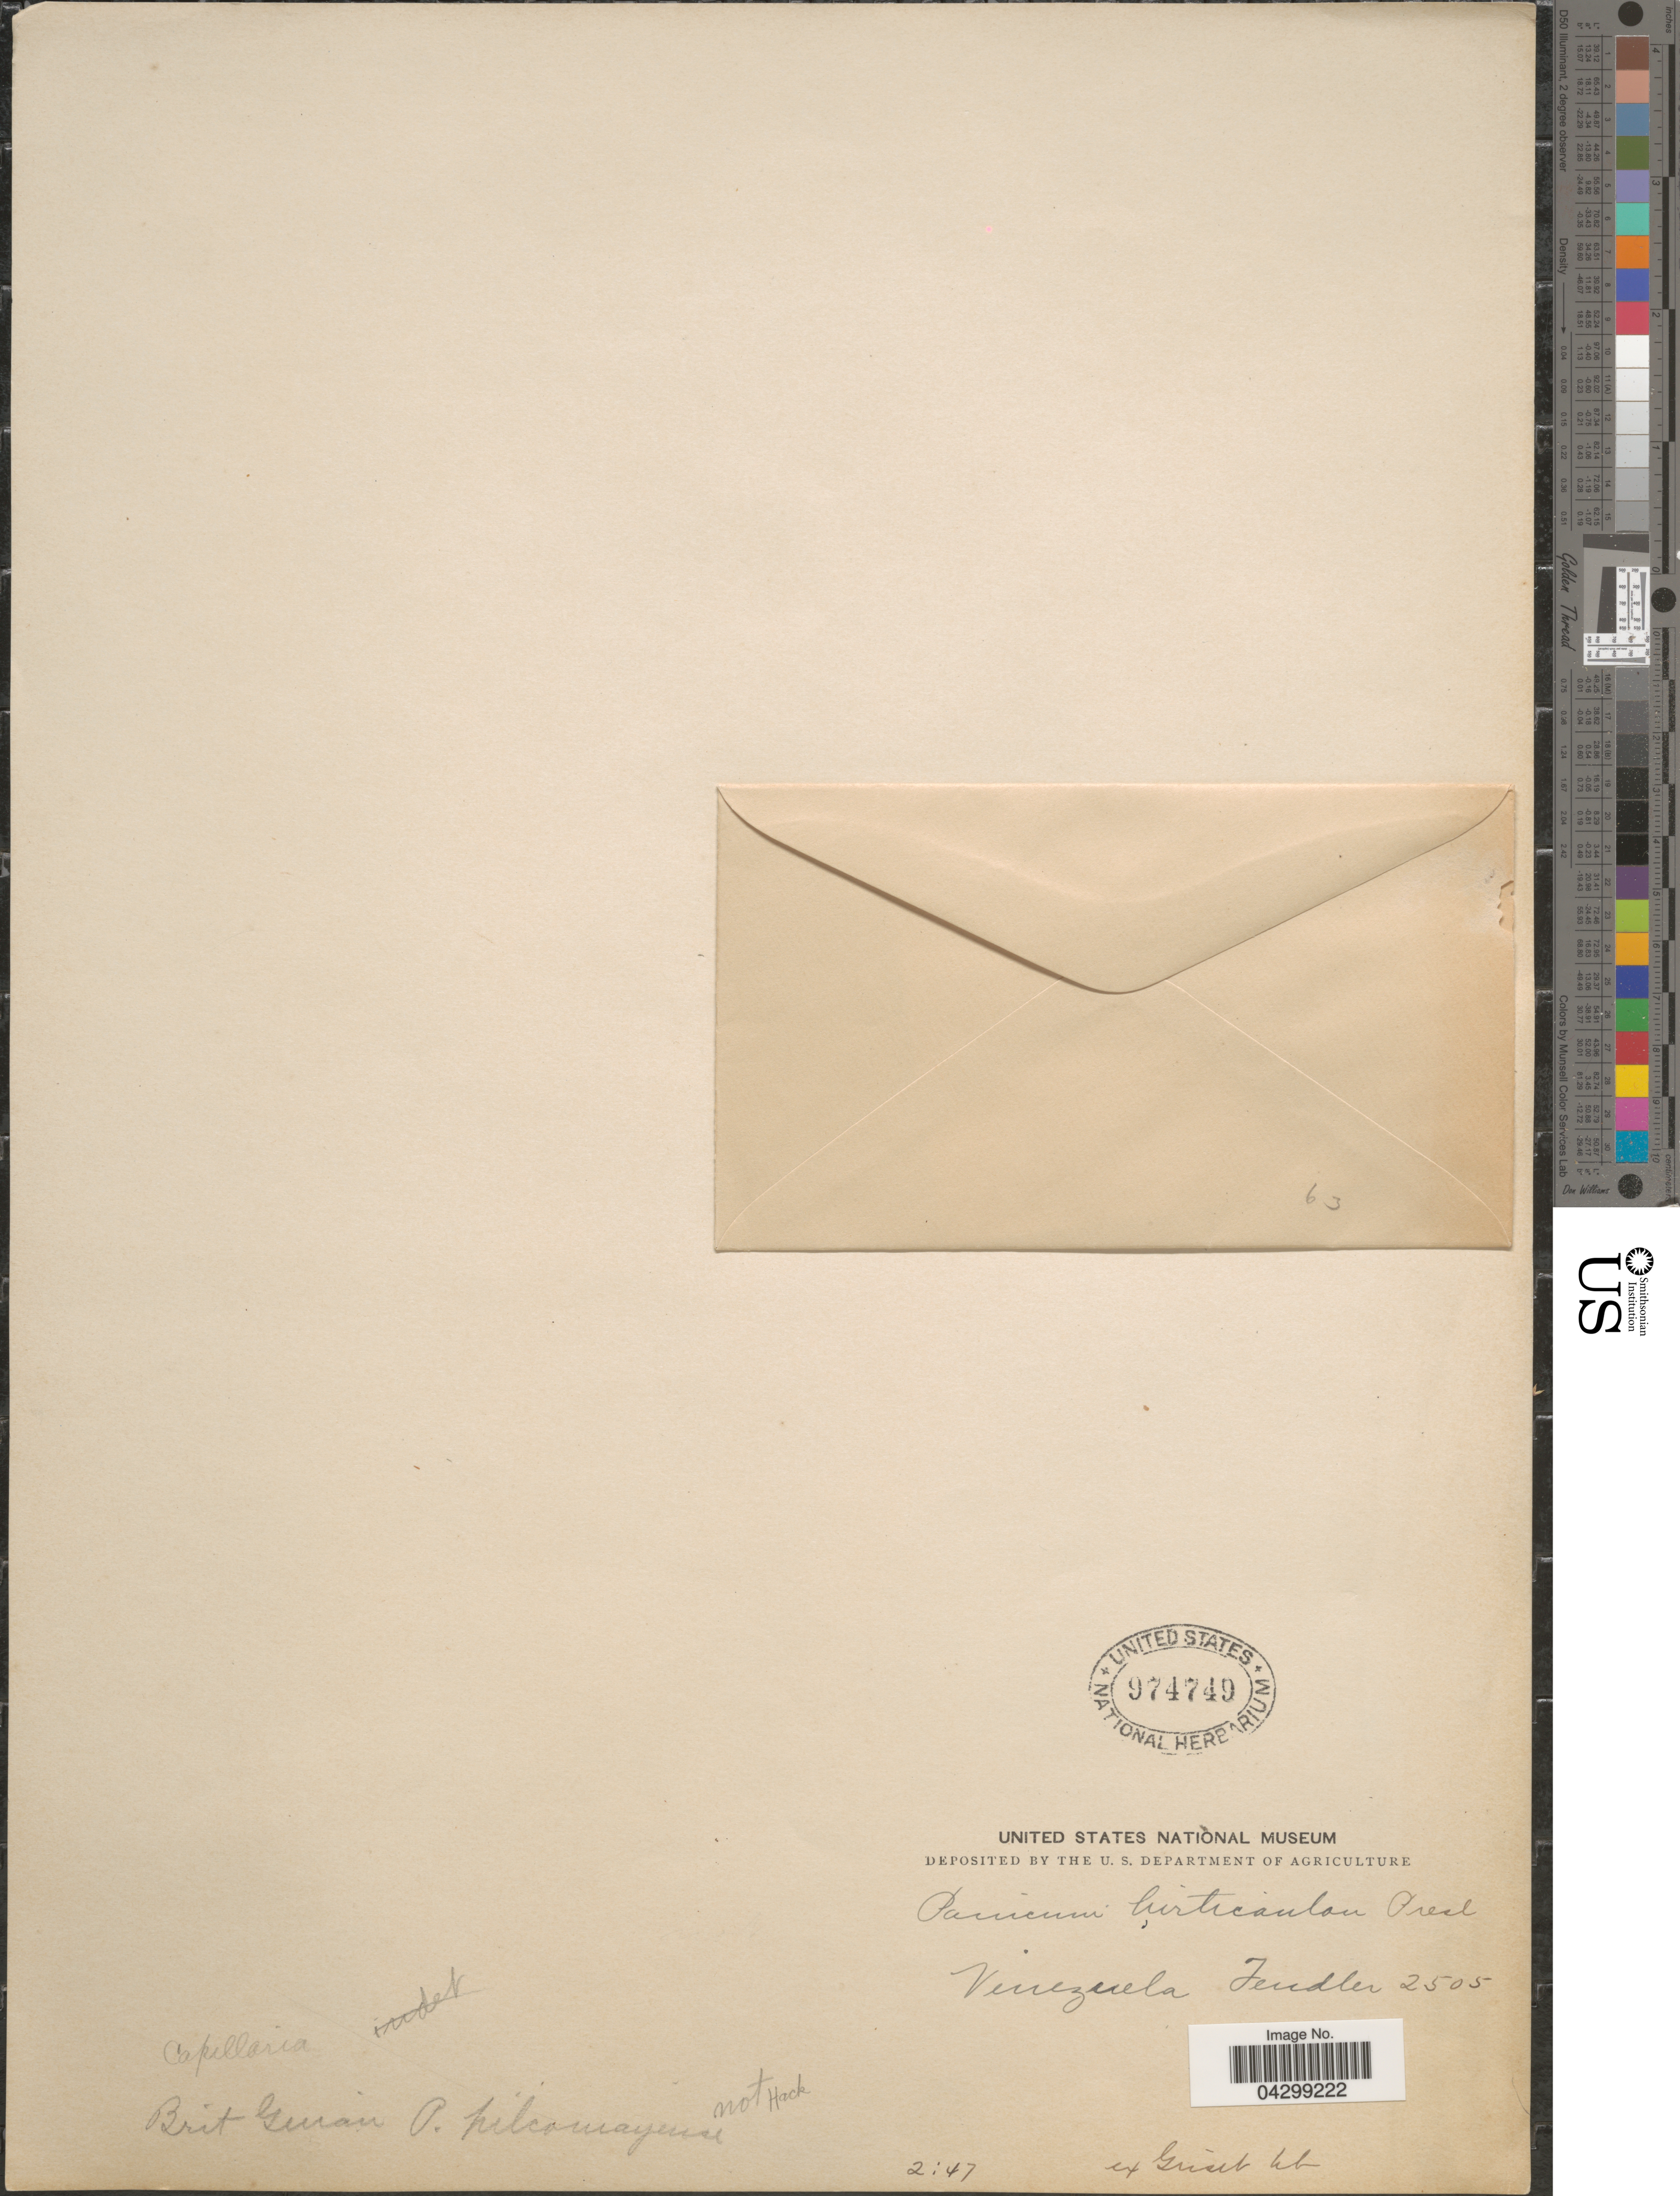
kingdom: Plantae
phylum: Tracheophyta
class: Liliopsida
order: Poales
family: Poaceae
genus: Panicum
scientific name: Panicum bergii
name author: Arechav.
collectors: -. Fendler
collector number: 2505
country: Venezuela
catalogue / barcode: US 974749